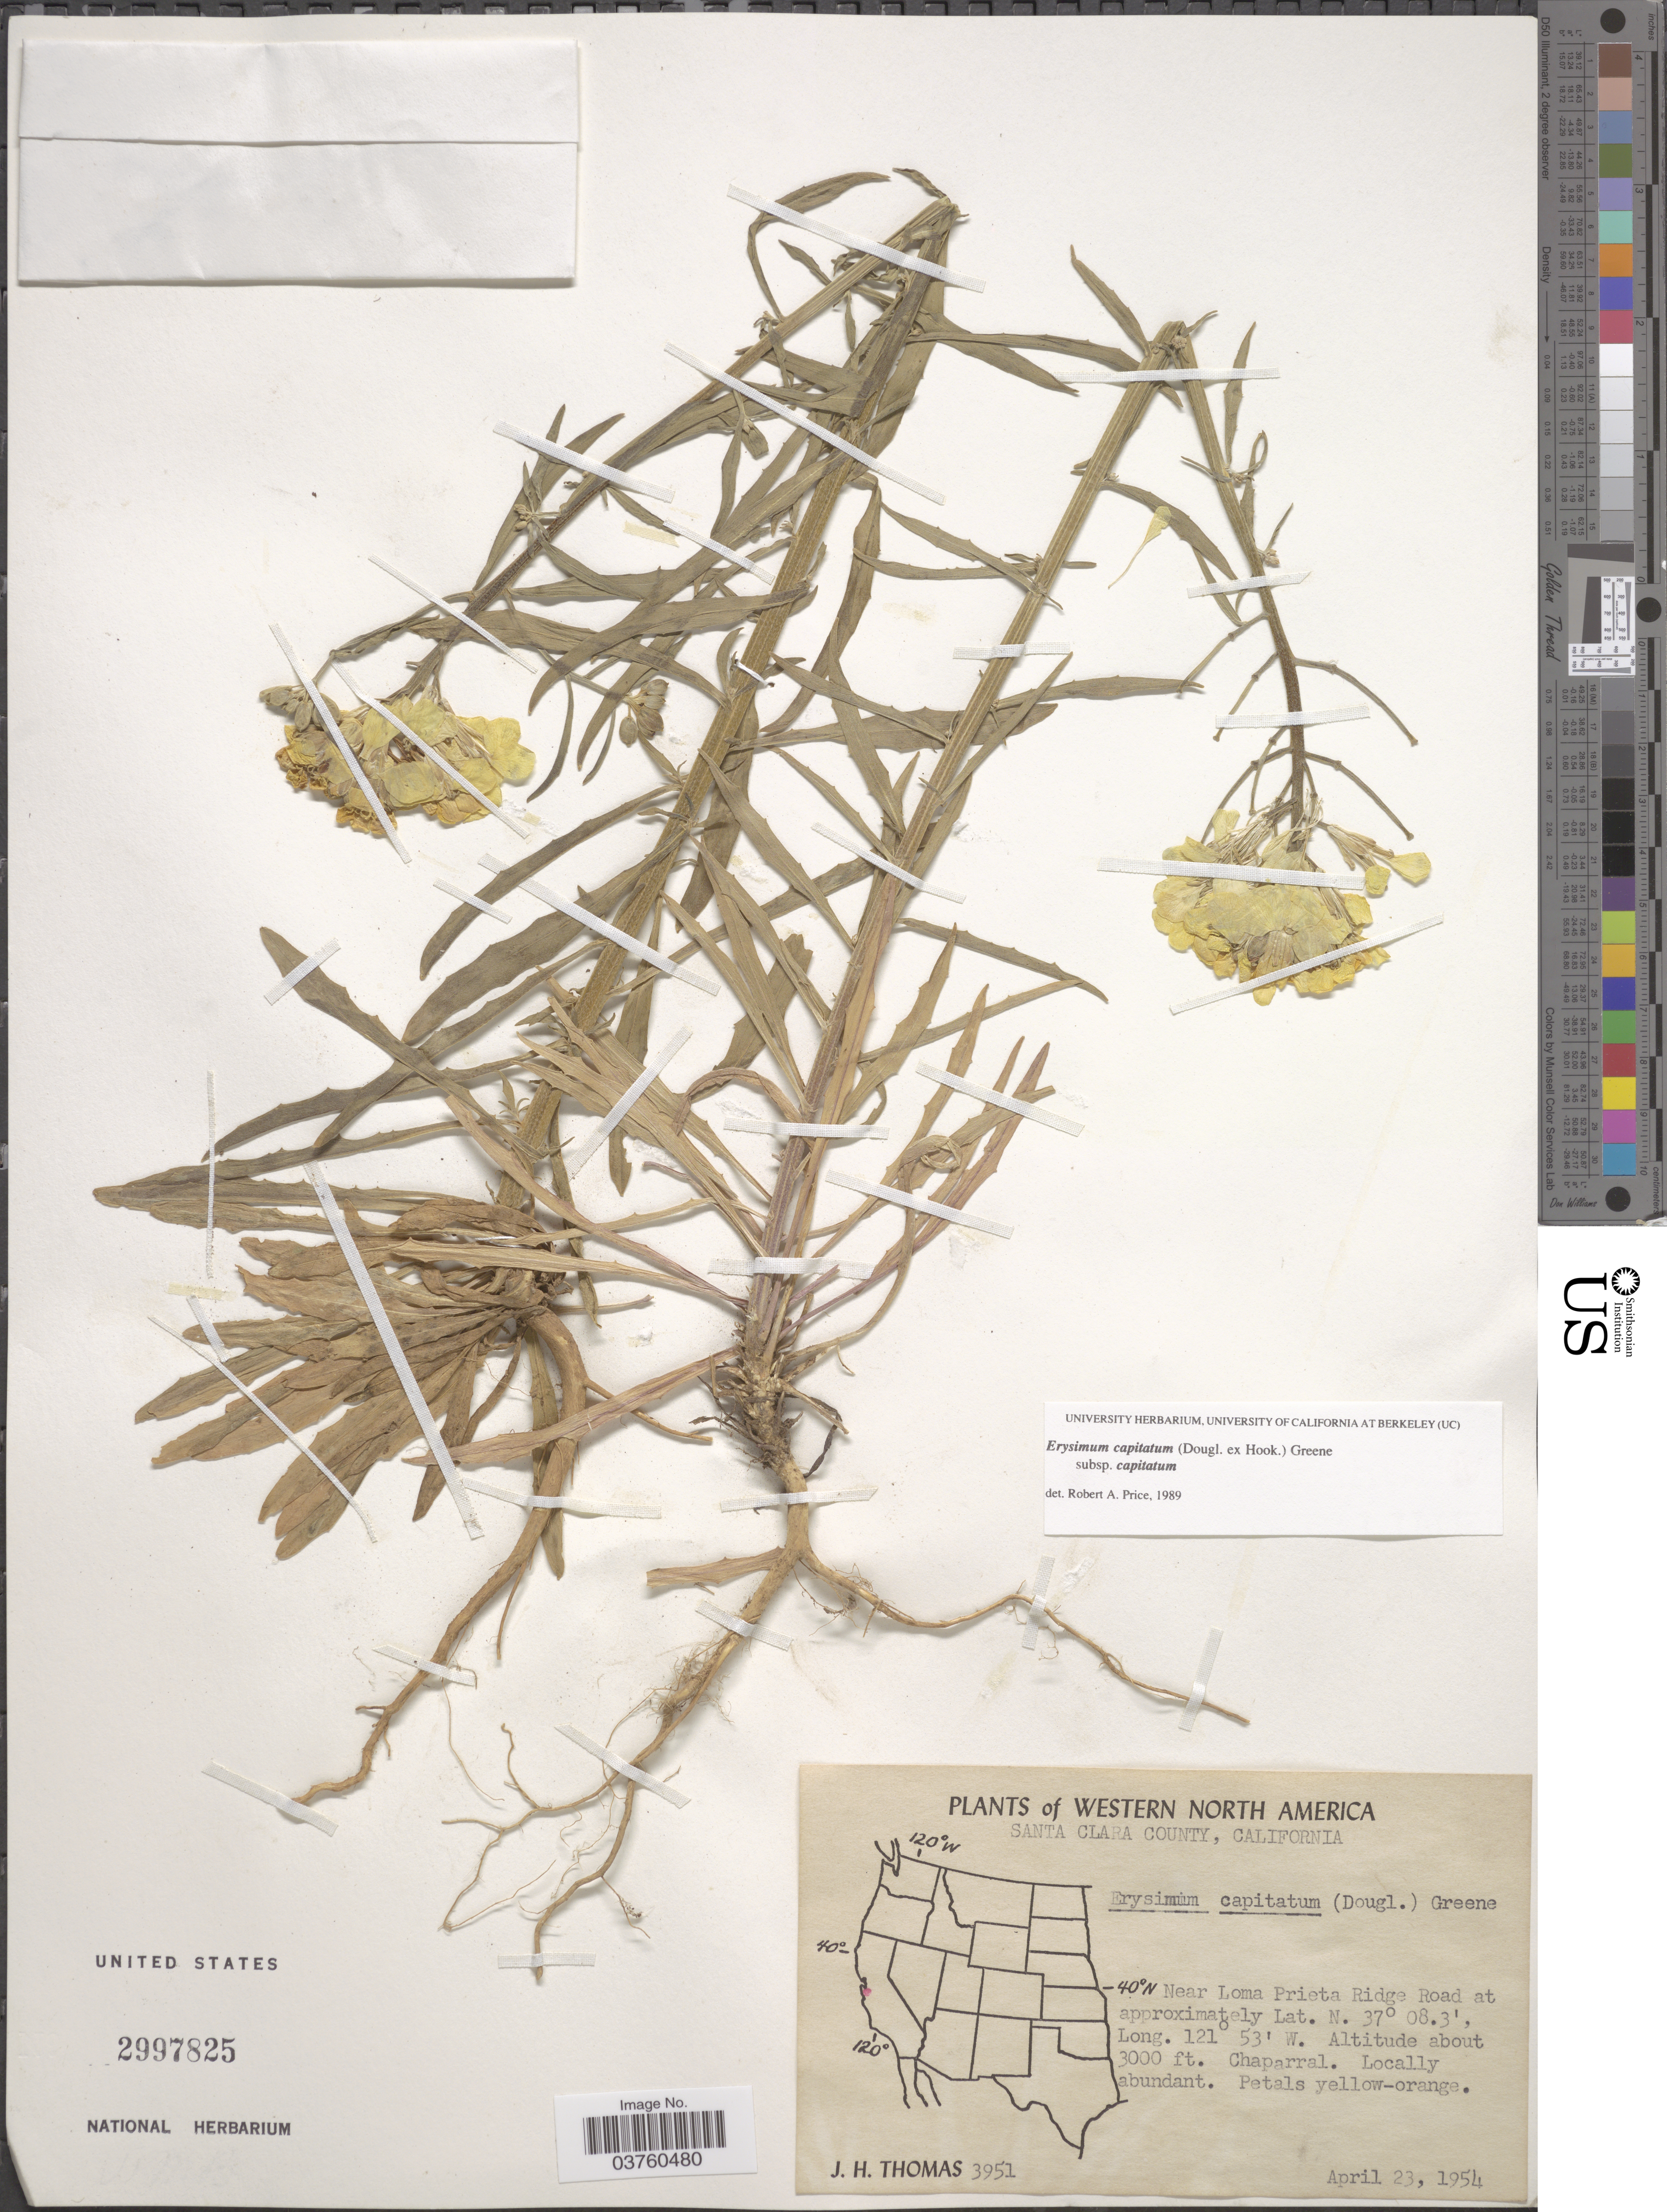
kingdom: Plantae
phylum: Tracheophyta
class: Magnoliopsida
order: Brassicales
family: Brassicaceae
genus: Erysimum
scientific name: Erysimum capitatum subsp. capitatum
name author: (Douglas ex Hook.) Greene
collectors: J. H. Thomas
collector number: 3951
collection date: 1954-04-23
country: United States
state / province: California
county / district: Santa Clara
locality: Western North America. Santa Clara County. Near Loma Prieta Ridge Road. Chaparral.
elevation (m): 914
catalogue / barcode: US 2997825